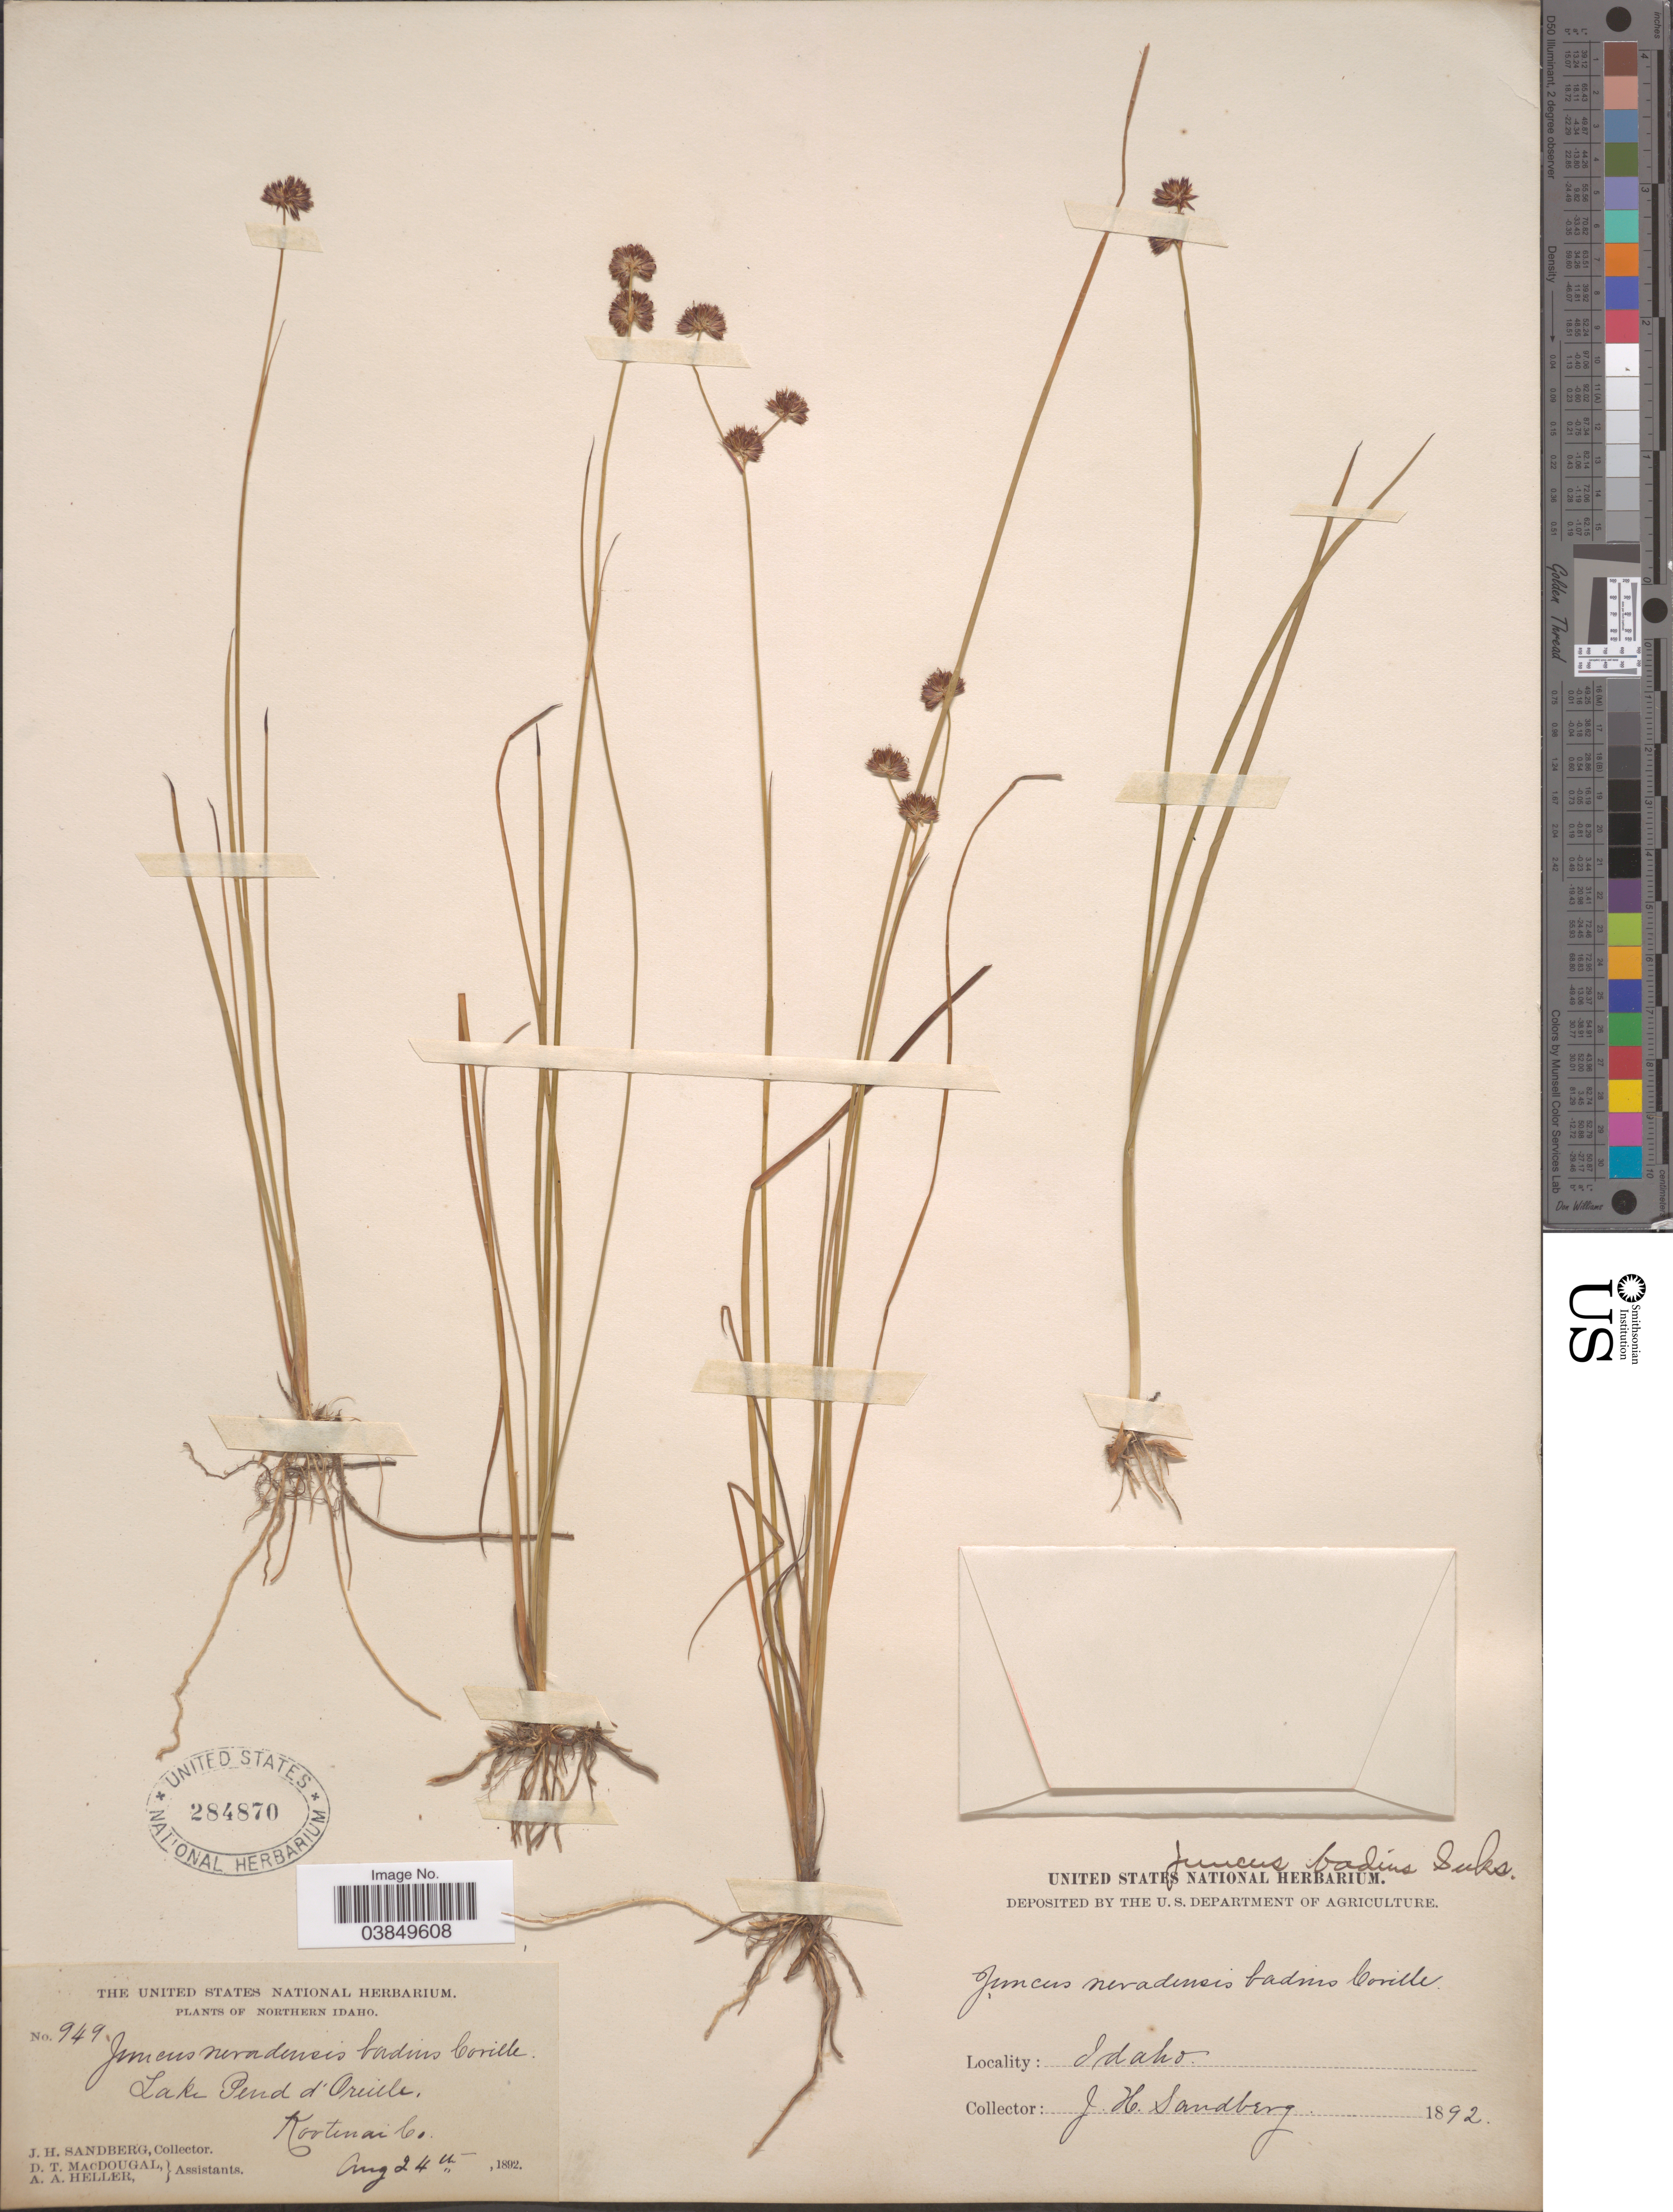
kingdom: Plantae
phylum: Tracheophyta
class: Liliopsida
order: Poales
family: Juncaceae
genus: Juncus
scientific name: Juncus badius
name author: Suksd.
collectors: J. H. Sandberg, D. T. MacDougal & A. A. Heller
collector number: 949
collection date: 1892-08-24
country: United States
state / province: Idaho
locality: Northern Idaho. Lake Pend d'Orielle, Kootenai Co.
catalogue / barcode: US 284870